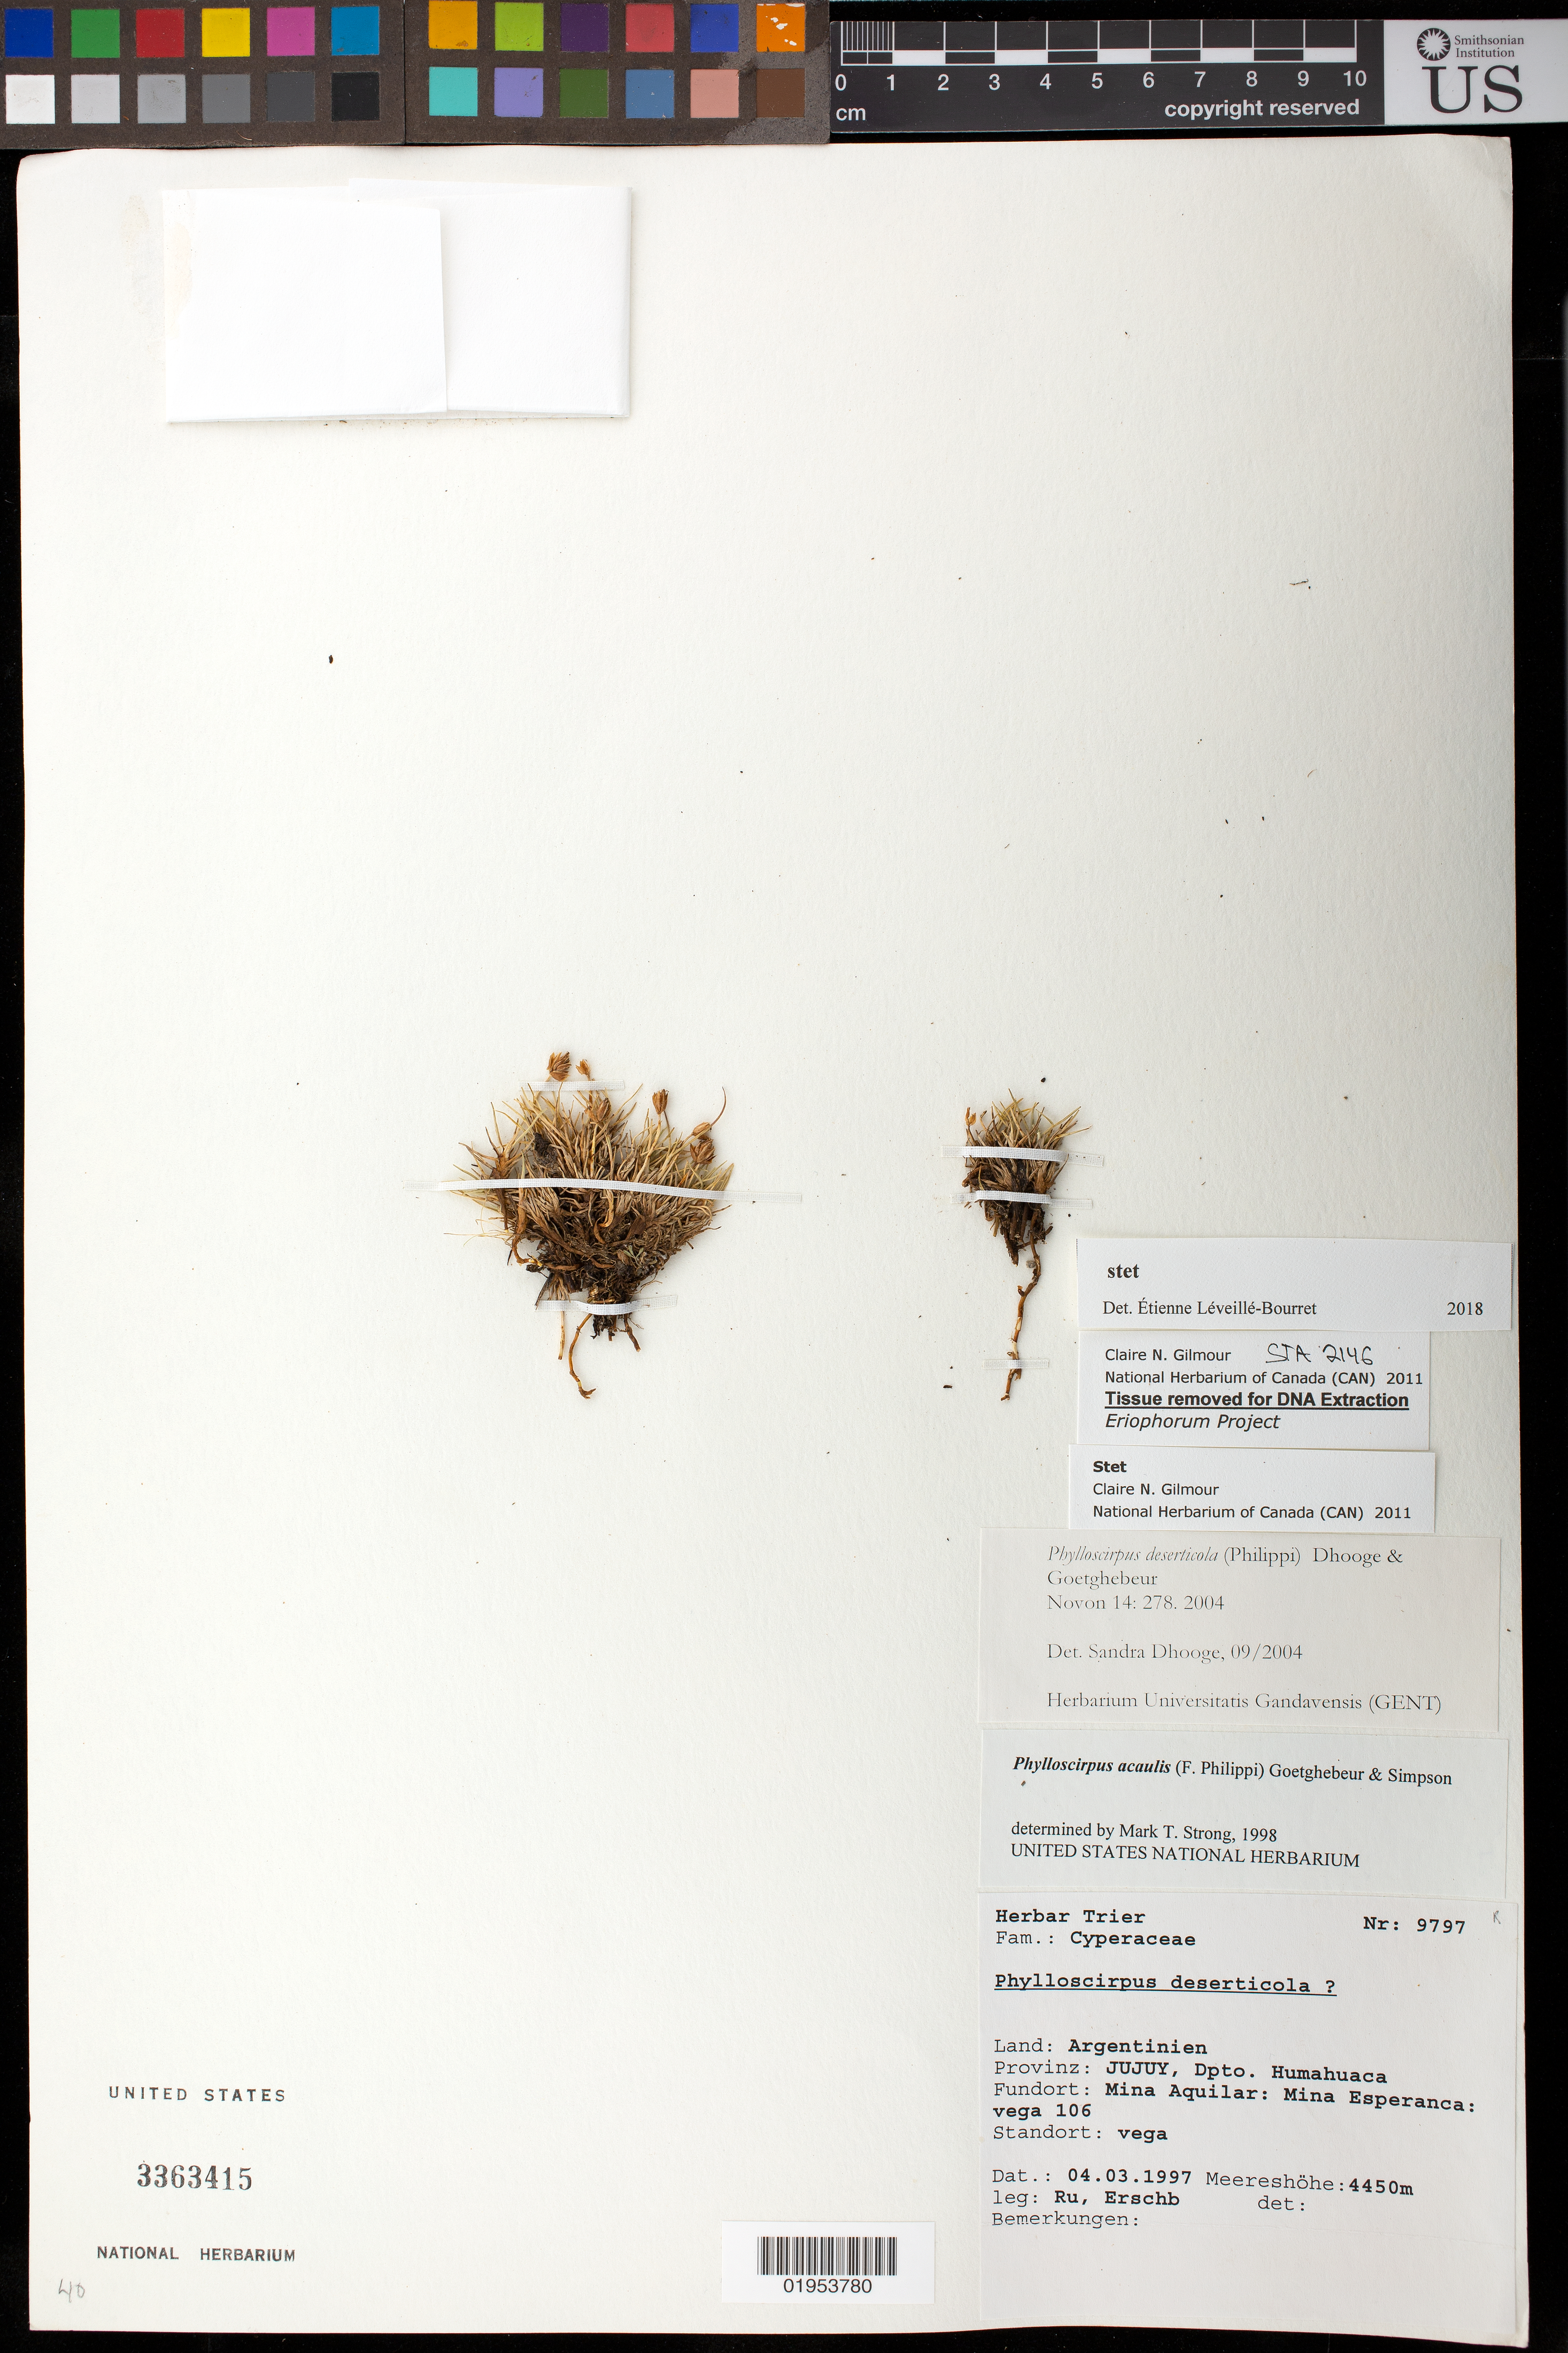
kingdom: Plantae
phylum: Tracheophyta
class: Liliopsida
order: Poales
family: Cyperaceae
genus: Phylloscirpus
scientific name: Phylloscirpus deserticola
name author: (Phil.) Dhooge & Goetgh.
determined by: Dhooge, S.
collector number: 9797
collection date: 1997-03-04 or 1997-04-03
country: Argentina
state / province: Jujuy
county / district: Humahuaca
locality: Mina Aquilar: Mina Esperanca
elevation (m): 4450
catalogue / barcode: US 3363415